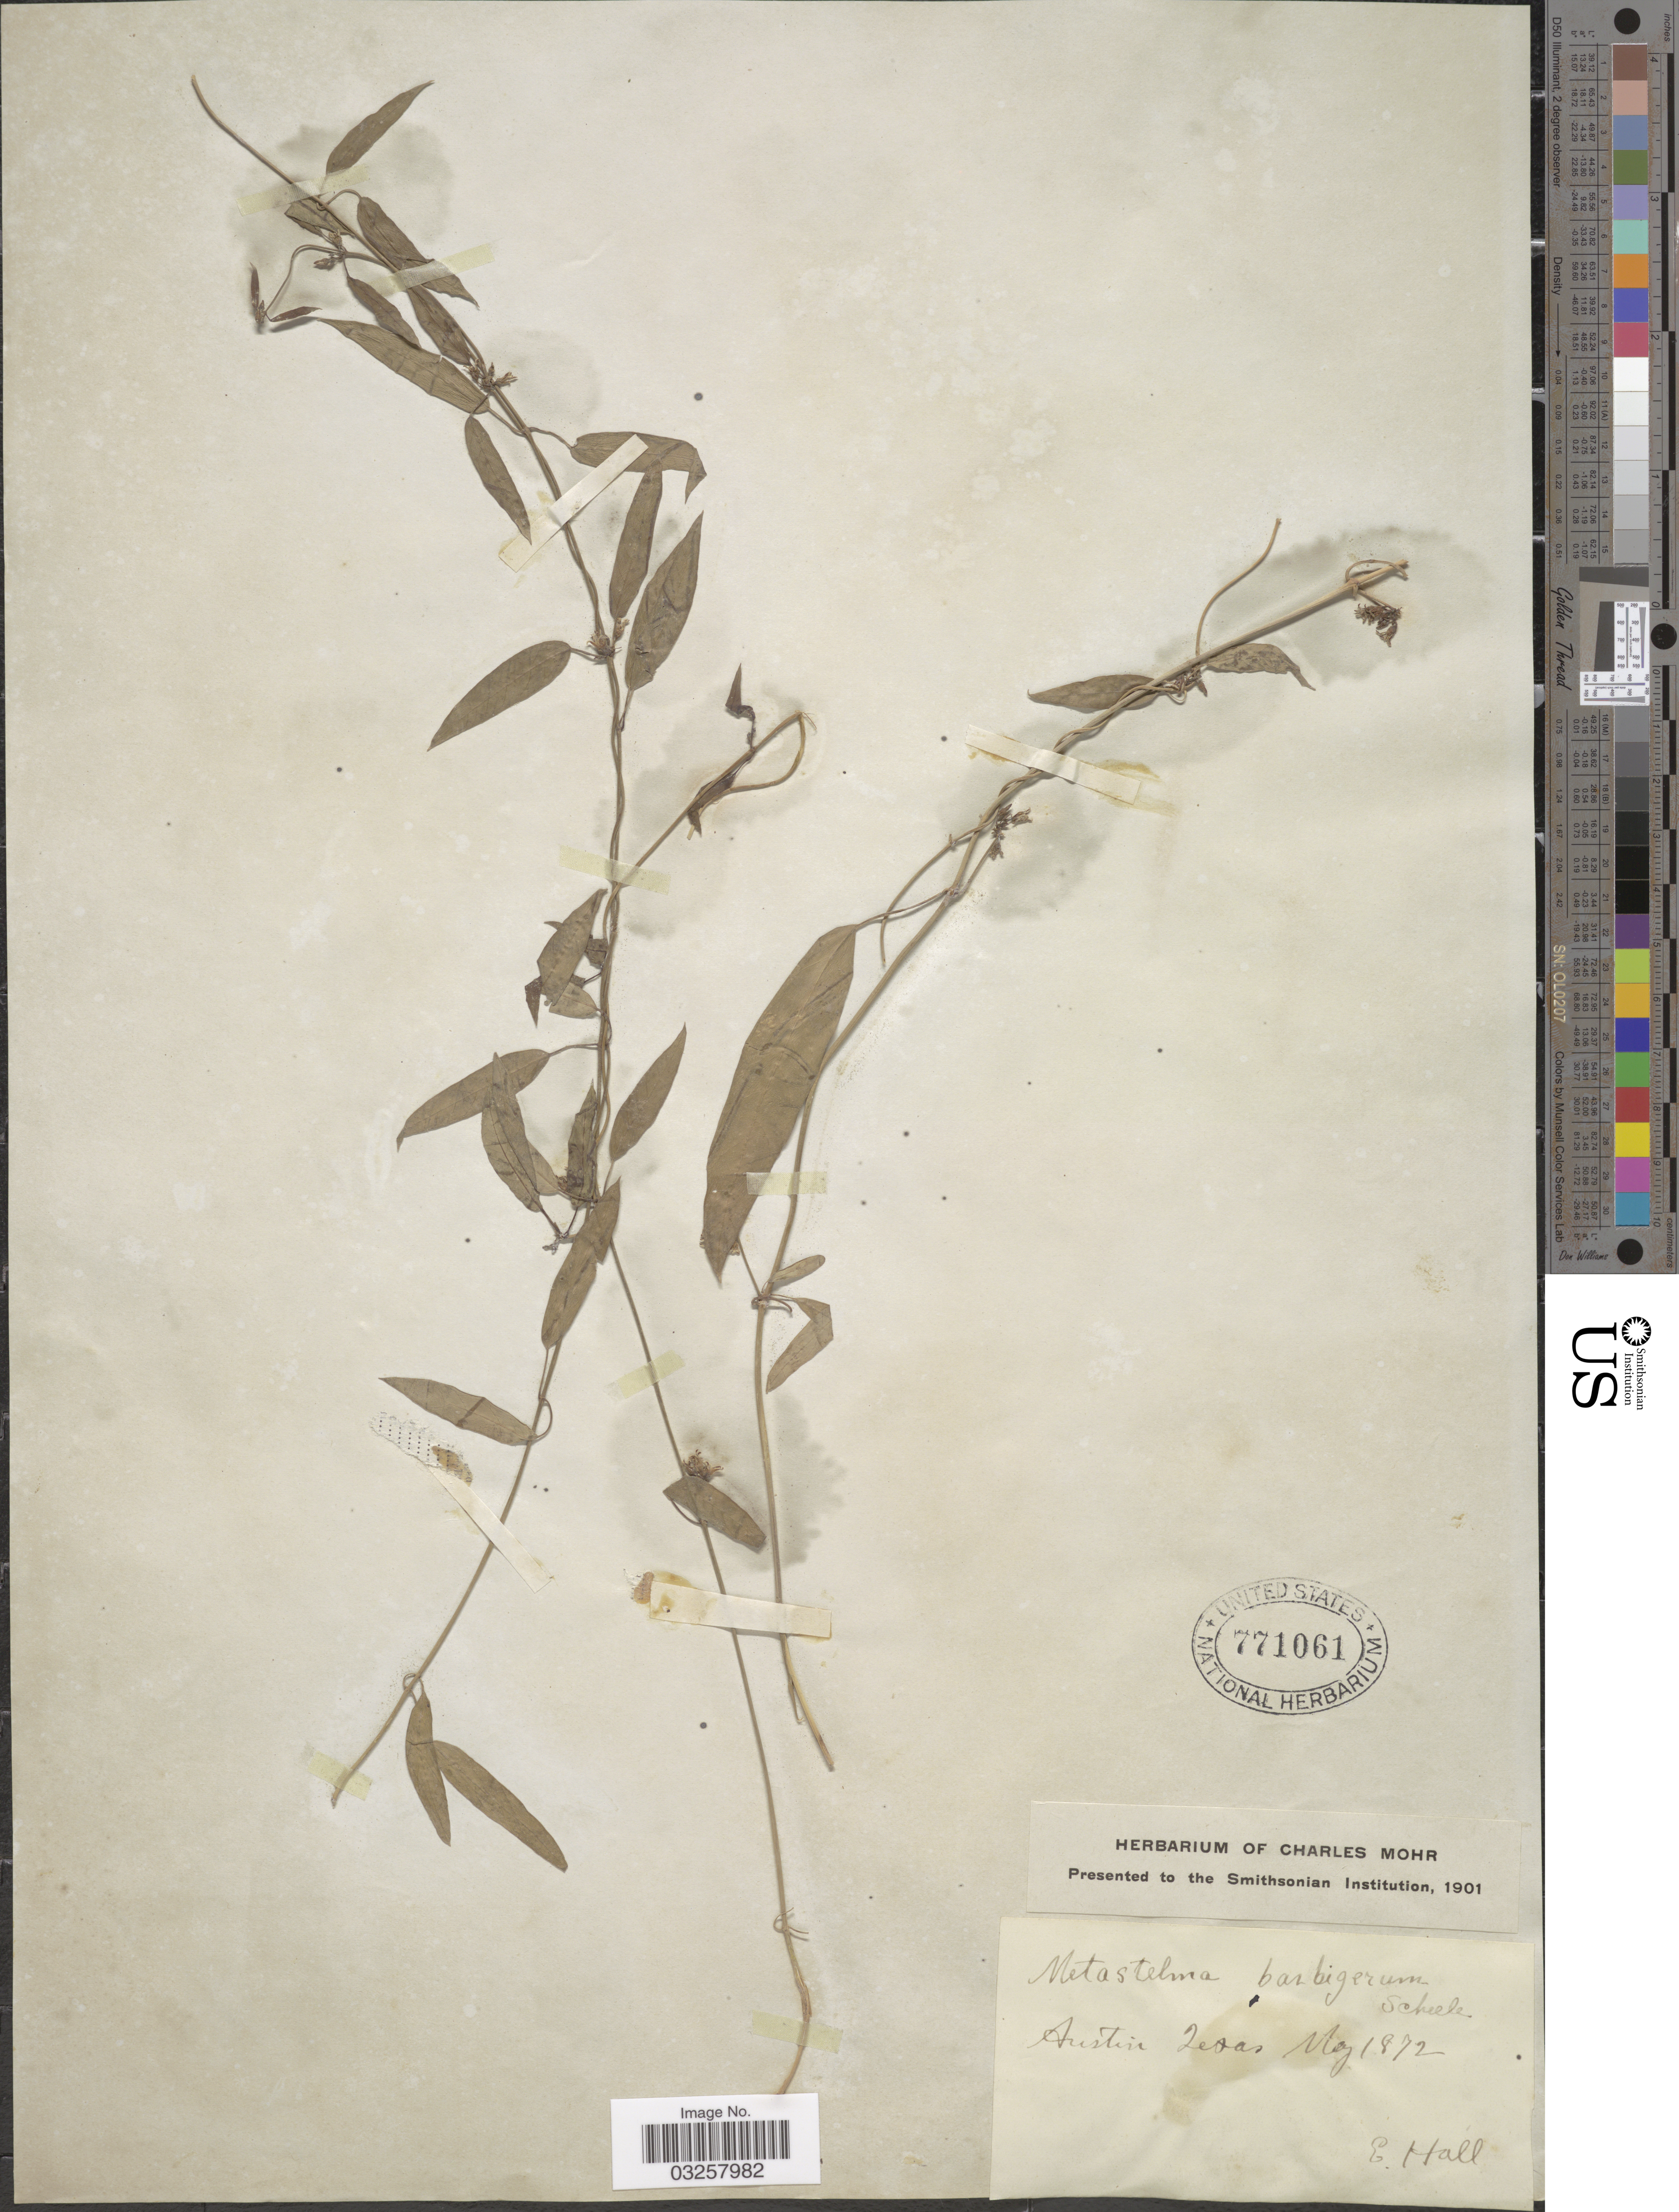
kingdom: Plantae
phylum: Tracheophyta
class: Magnoliopsida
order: Gentianales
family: Apocynaceae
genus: Metastelma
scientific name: Metastelma barbigerum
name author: Scheele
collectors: E. Hall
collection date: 1872-05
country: United States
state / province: Texas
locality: Austin.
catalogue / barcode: US 771061